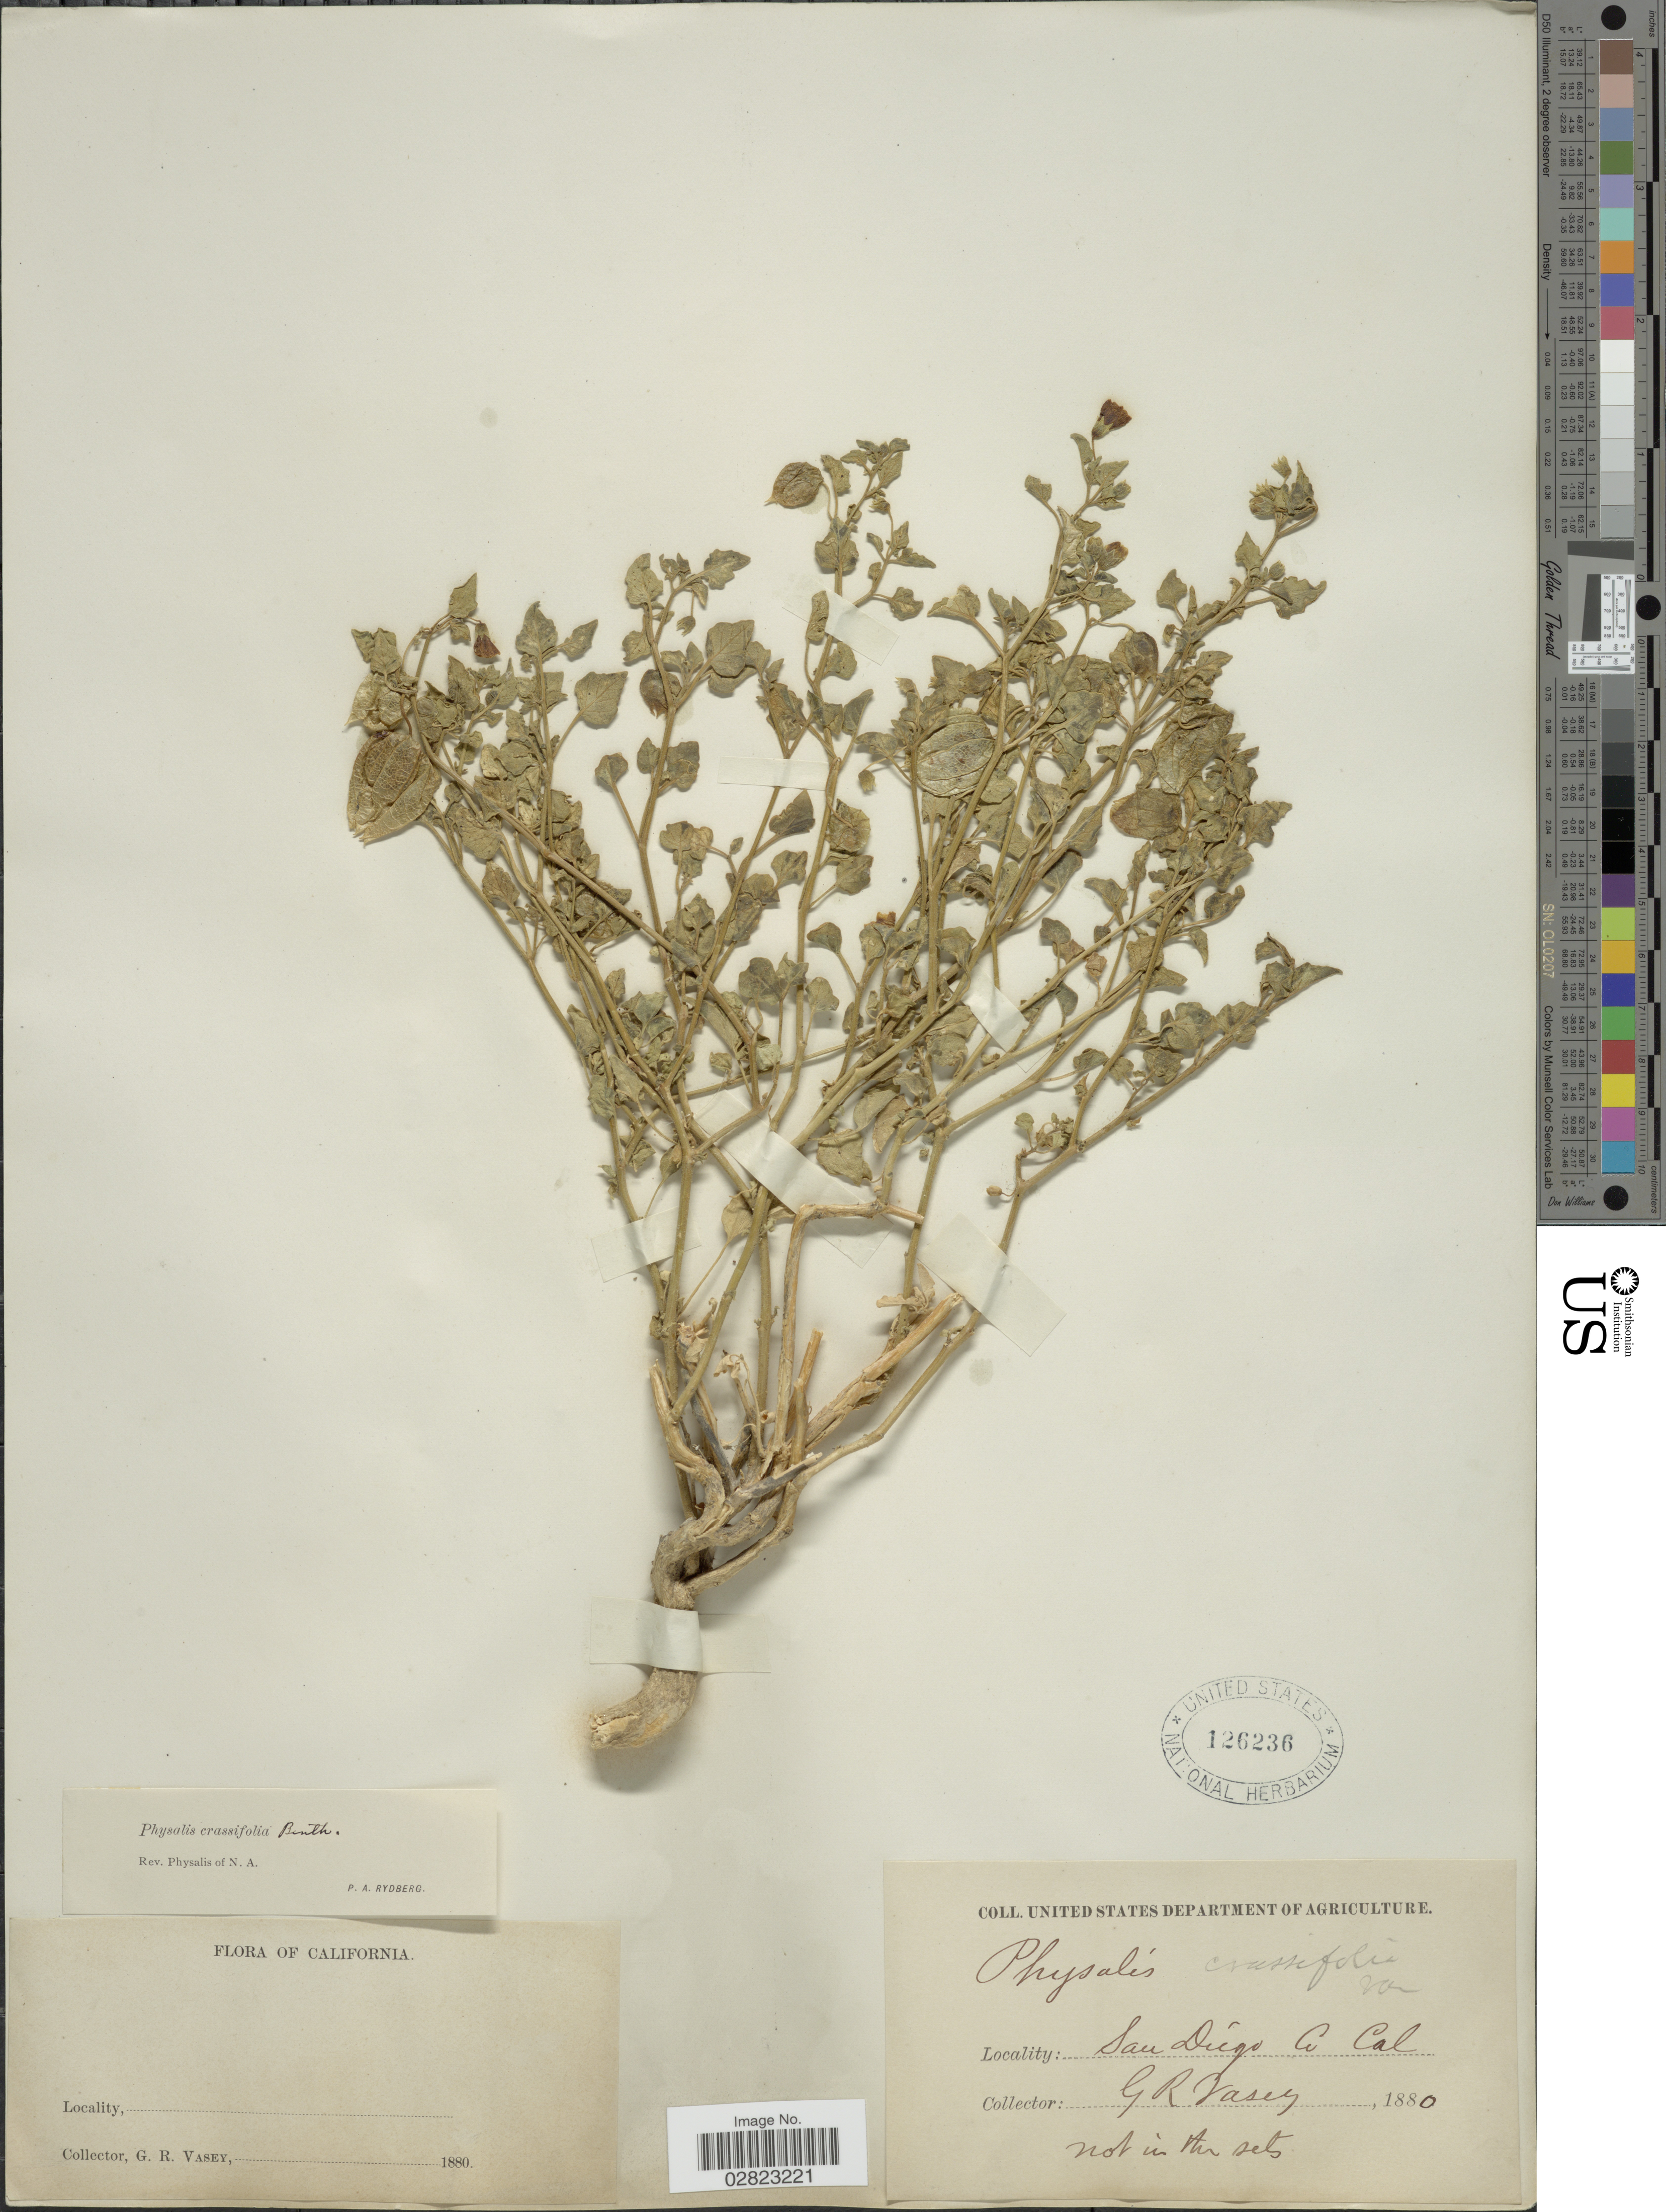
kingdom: Plantae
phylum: Tracheophyta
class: Magnoliopsida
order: Solanales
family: Solanaceae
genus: Physalis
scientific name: Physalis crassifolia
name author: Benth.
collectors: G. R. Vasey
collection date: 1880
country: United States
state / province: California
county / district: San Diego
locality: San Diego Co.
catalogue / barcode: US 126236